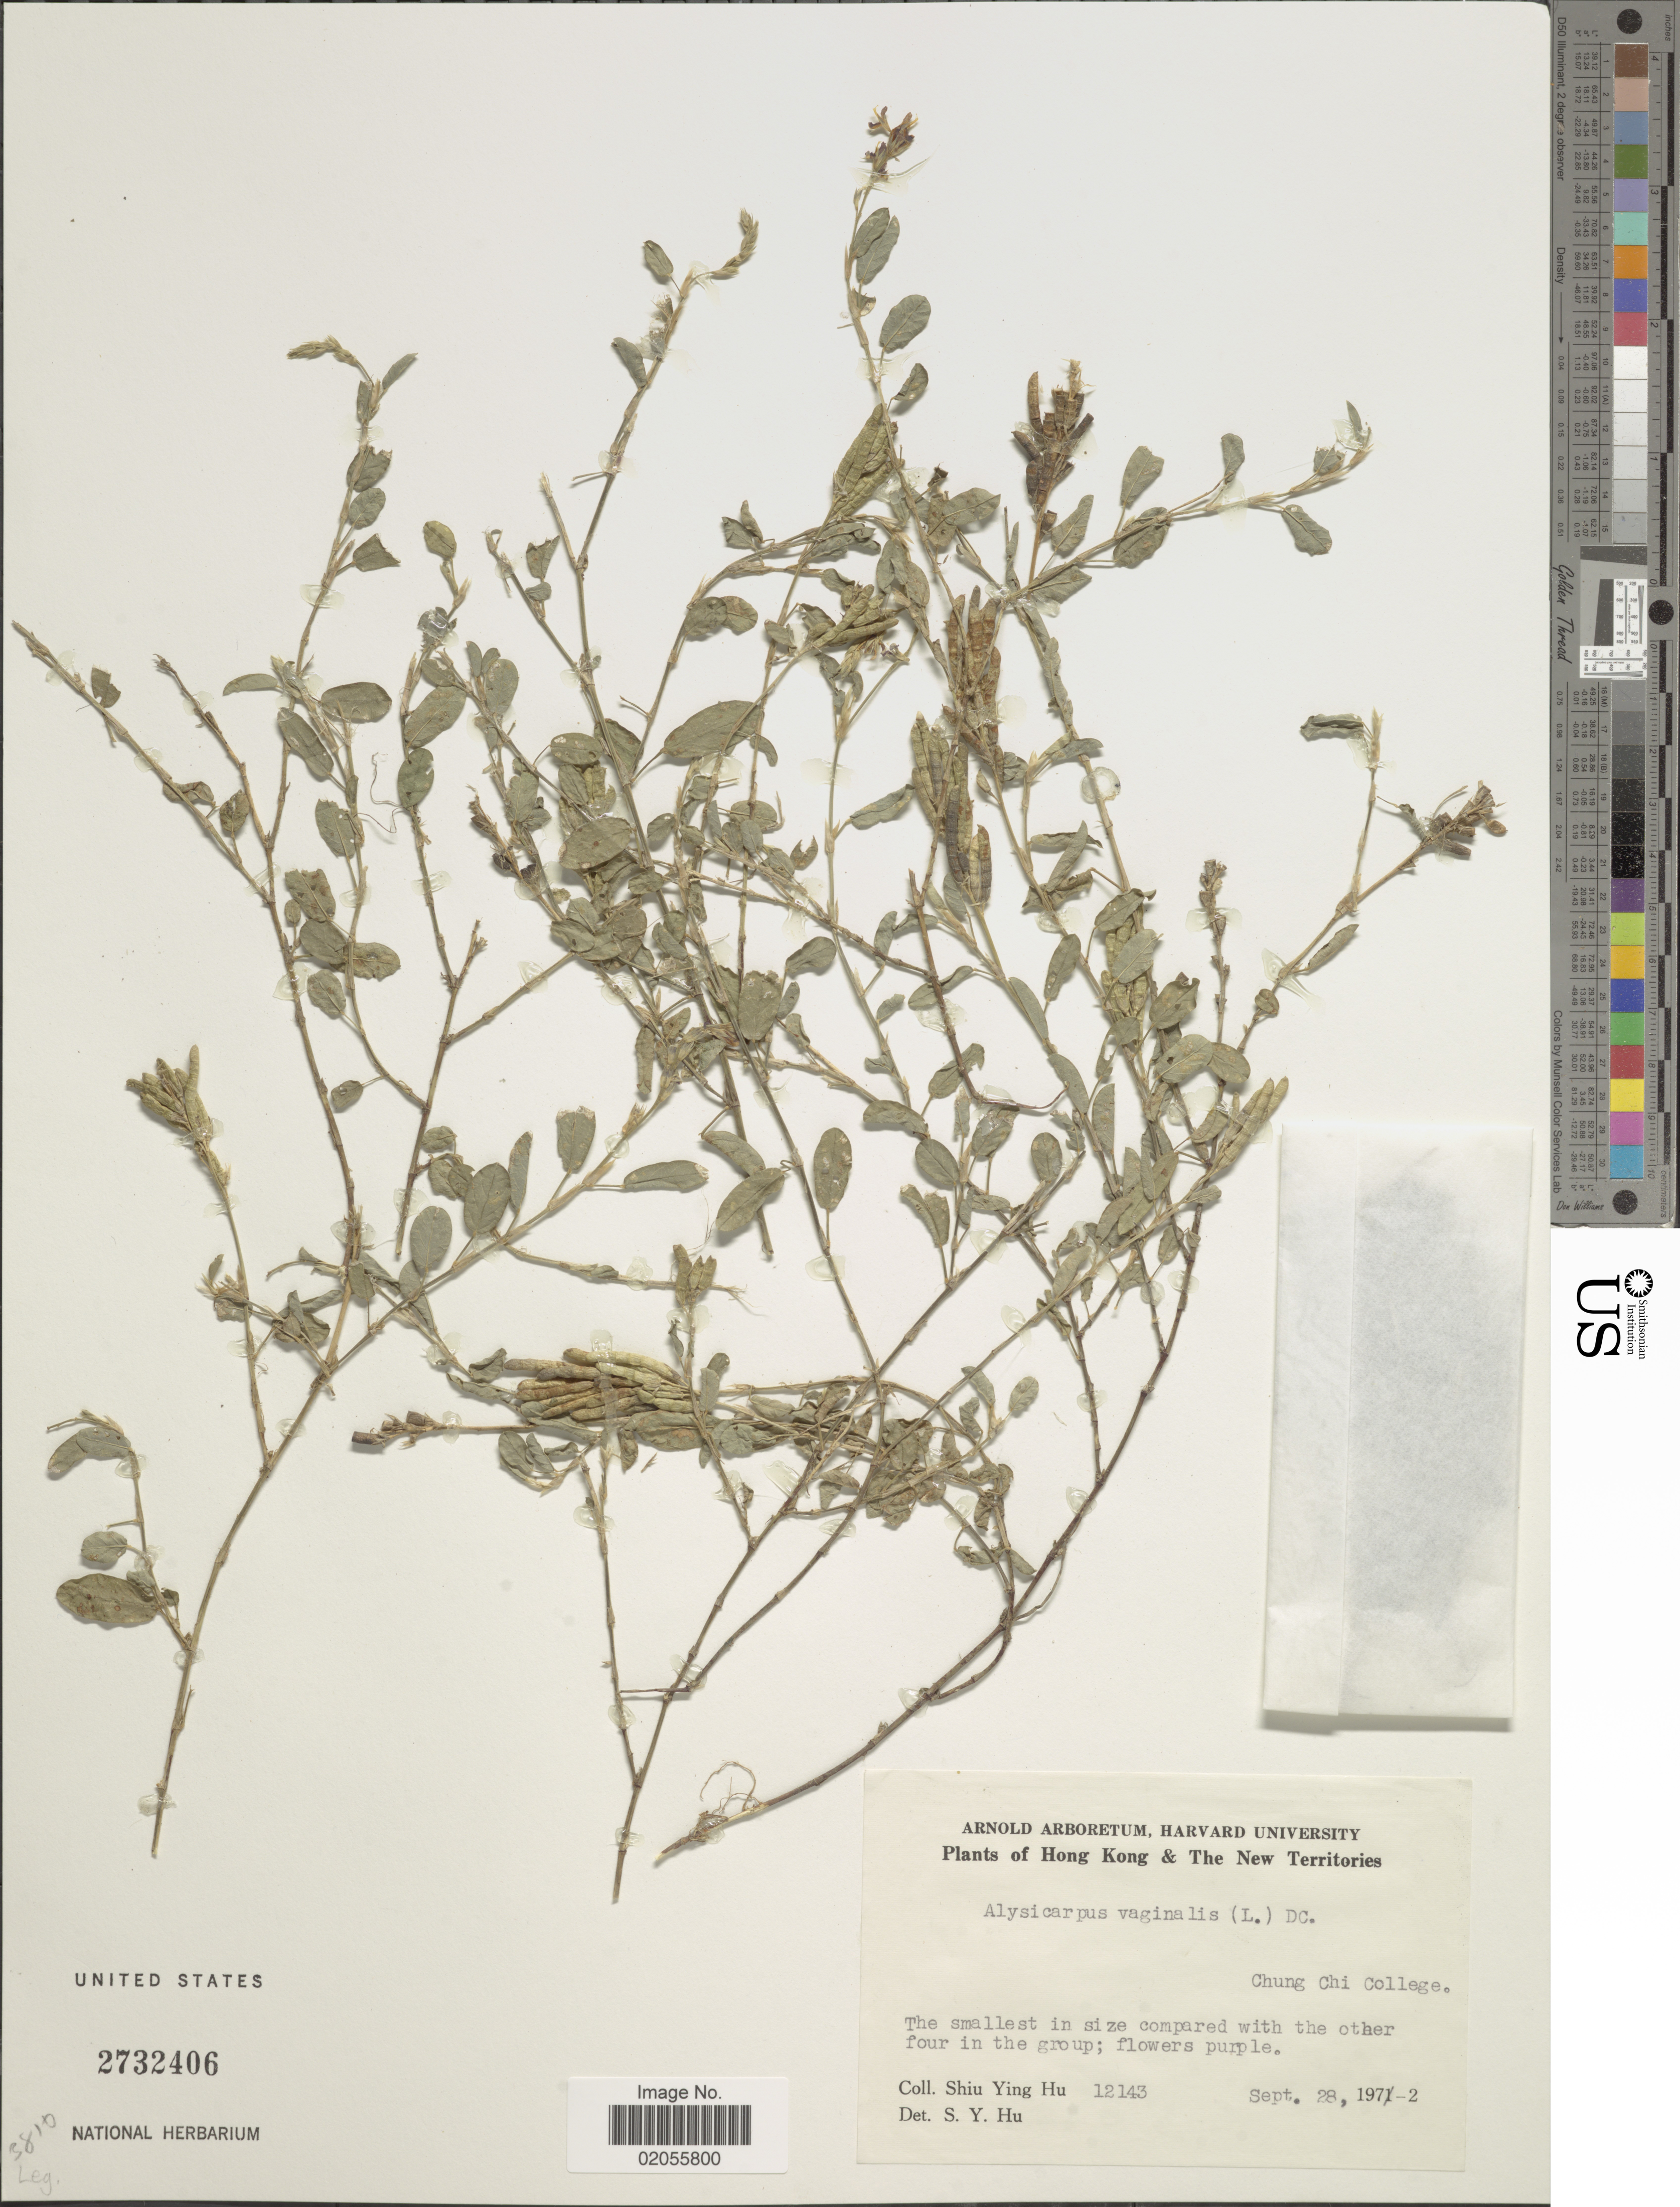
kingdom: Plantae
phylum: Tracheophyta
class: Magnoliopsida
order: Fabales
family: Fabaceae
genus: Alysicarpus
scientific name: Alysicarpus vaginalis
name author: (L.) DC.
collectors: S. Y. Hu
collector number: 12143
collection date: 1972-09-28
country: China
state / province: Hong Kong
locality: The New Territories, Chung Chi College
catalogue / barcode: US 2732406